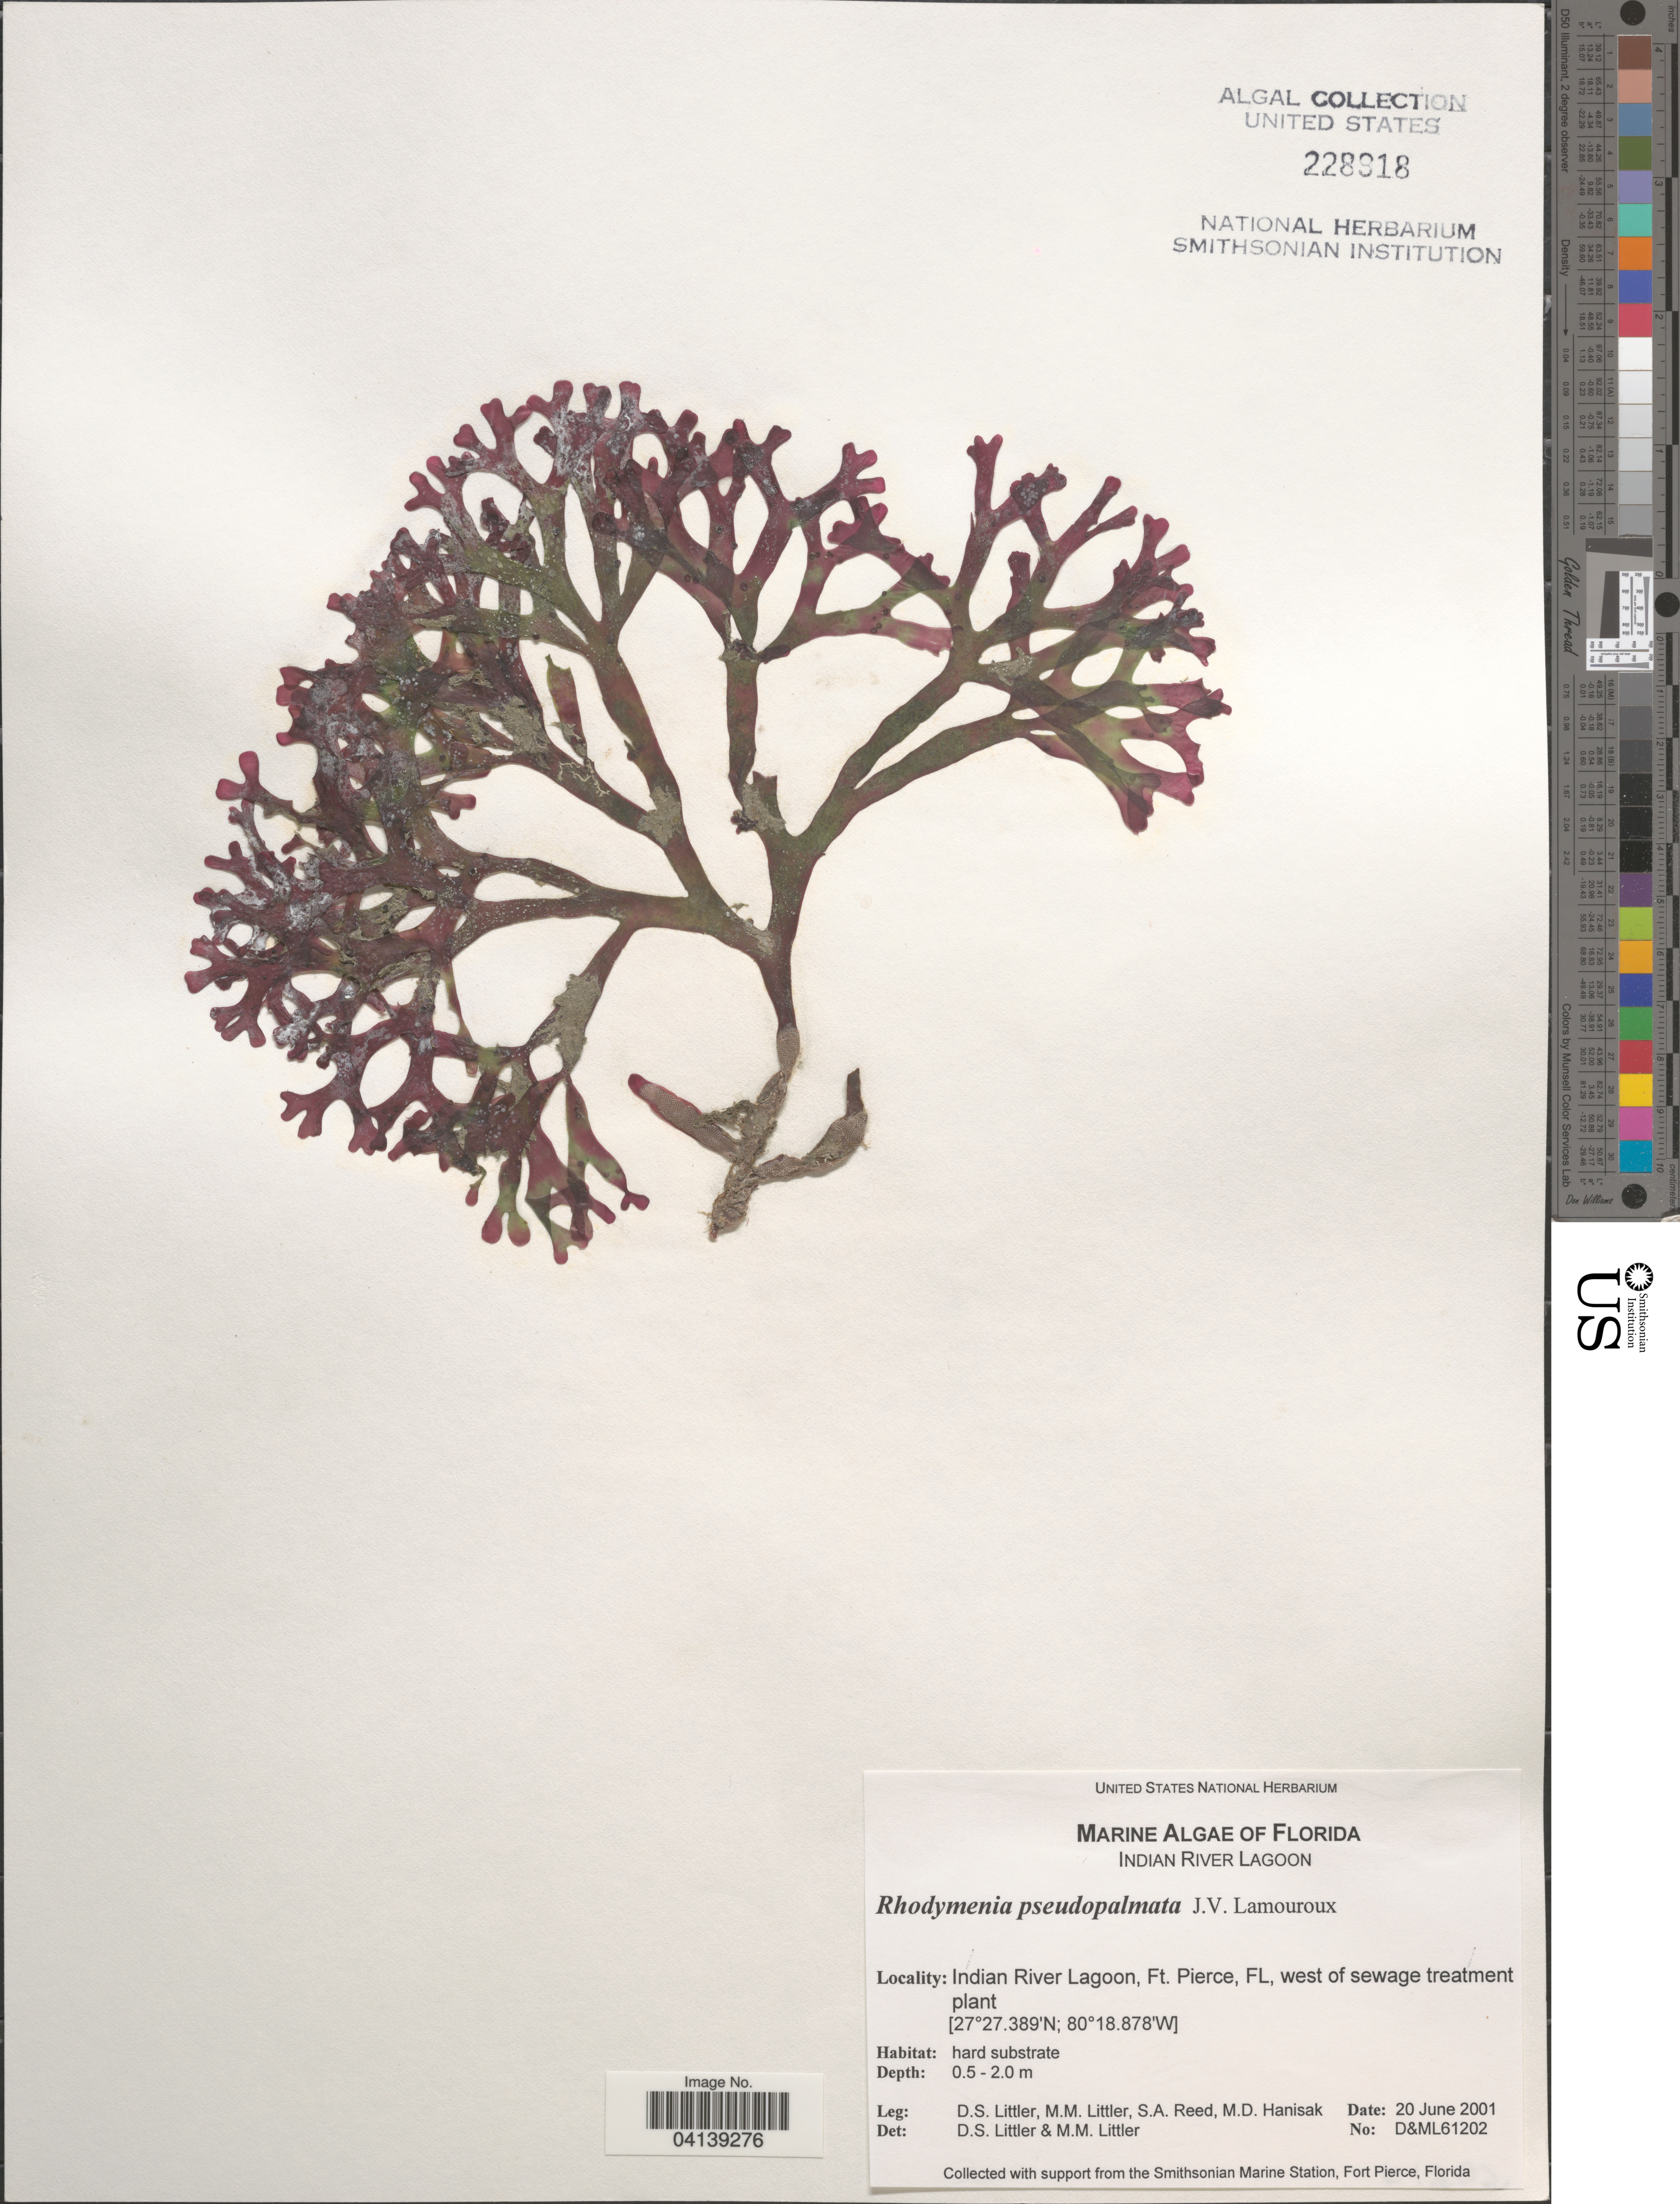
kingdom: Plantae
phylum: Rhodophyta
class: Florideophyceae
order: Rhodymeniales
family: Rhodymeniaceae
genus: Rhodymenia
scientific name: Rhodymenia pseudopalmata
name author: (J.V.Lamouroux) P.C. Silva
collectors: D. S. Littler, S. Reed & M. Hanisak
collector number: D&ML61202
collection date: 2001-06-20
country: United States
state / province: Florida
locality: Indian River Lagoon, Ft. Pierce, west of sewage treatment plant.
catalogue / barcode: US 228918